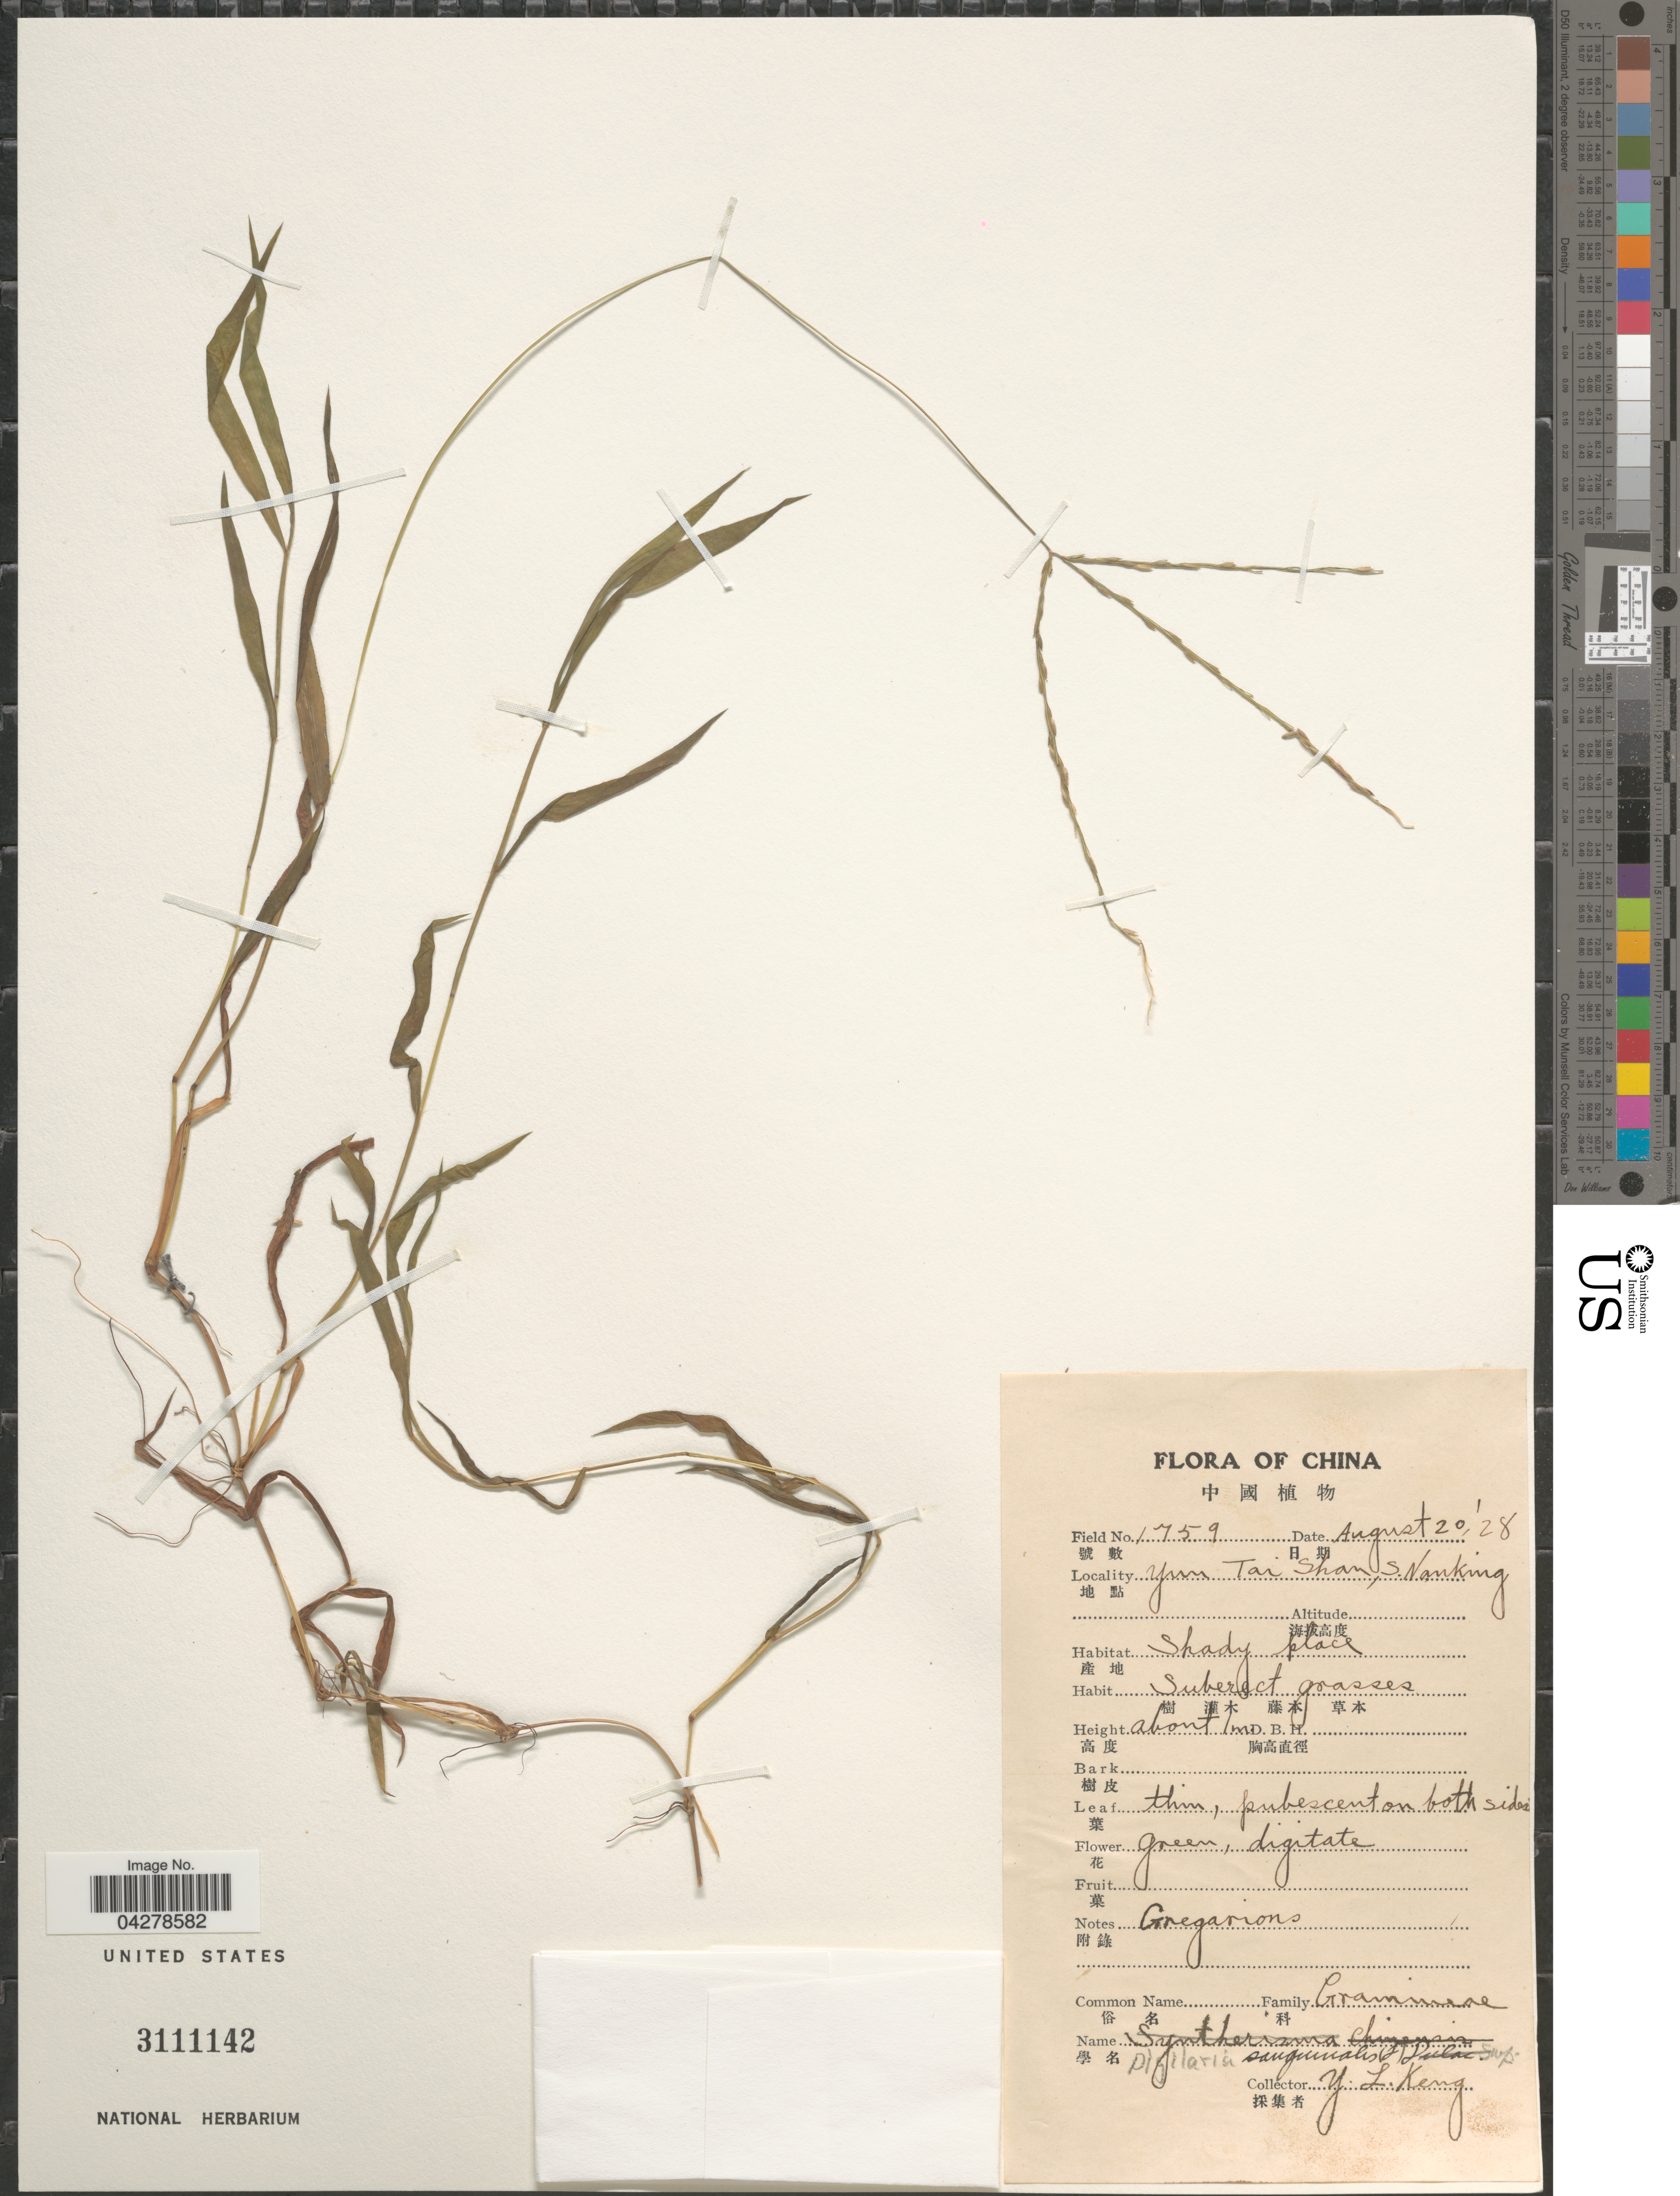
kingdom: Plantae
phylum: Tracheophyta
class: Liliopsida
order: Poales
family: Poaceae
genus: Digitaria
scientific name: Digitaria sanguinalis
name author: (L.) Scop.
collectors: Y. L. Keng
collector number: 1759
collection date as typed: Transcribed d/m/y: 20/8/28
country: China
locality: Yun Tai Shan, S. Nanking. Shady place.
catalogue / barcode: US 3111142